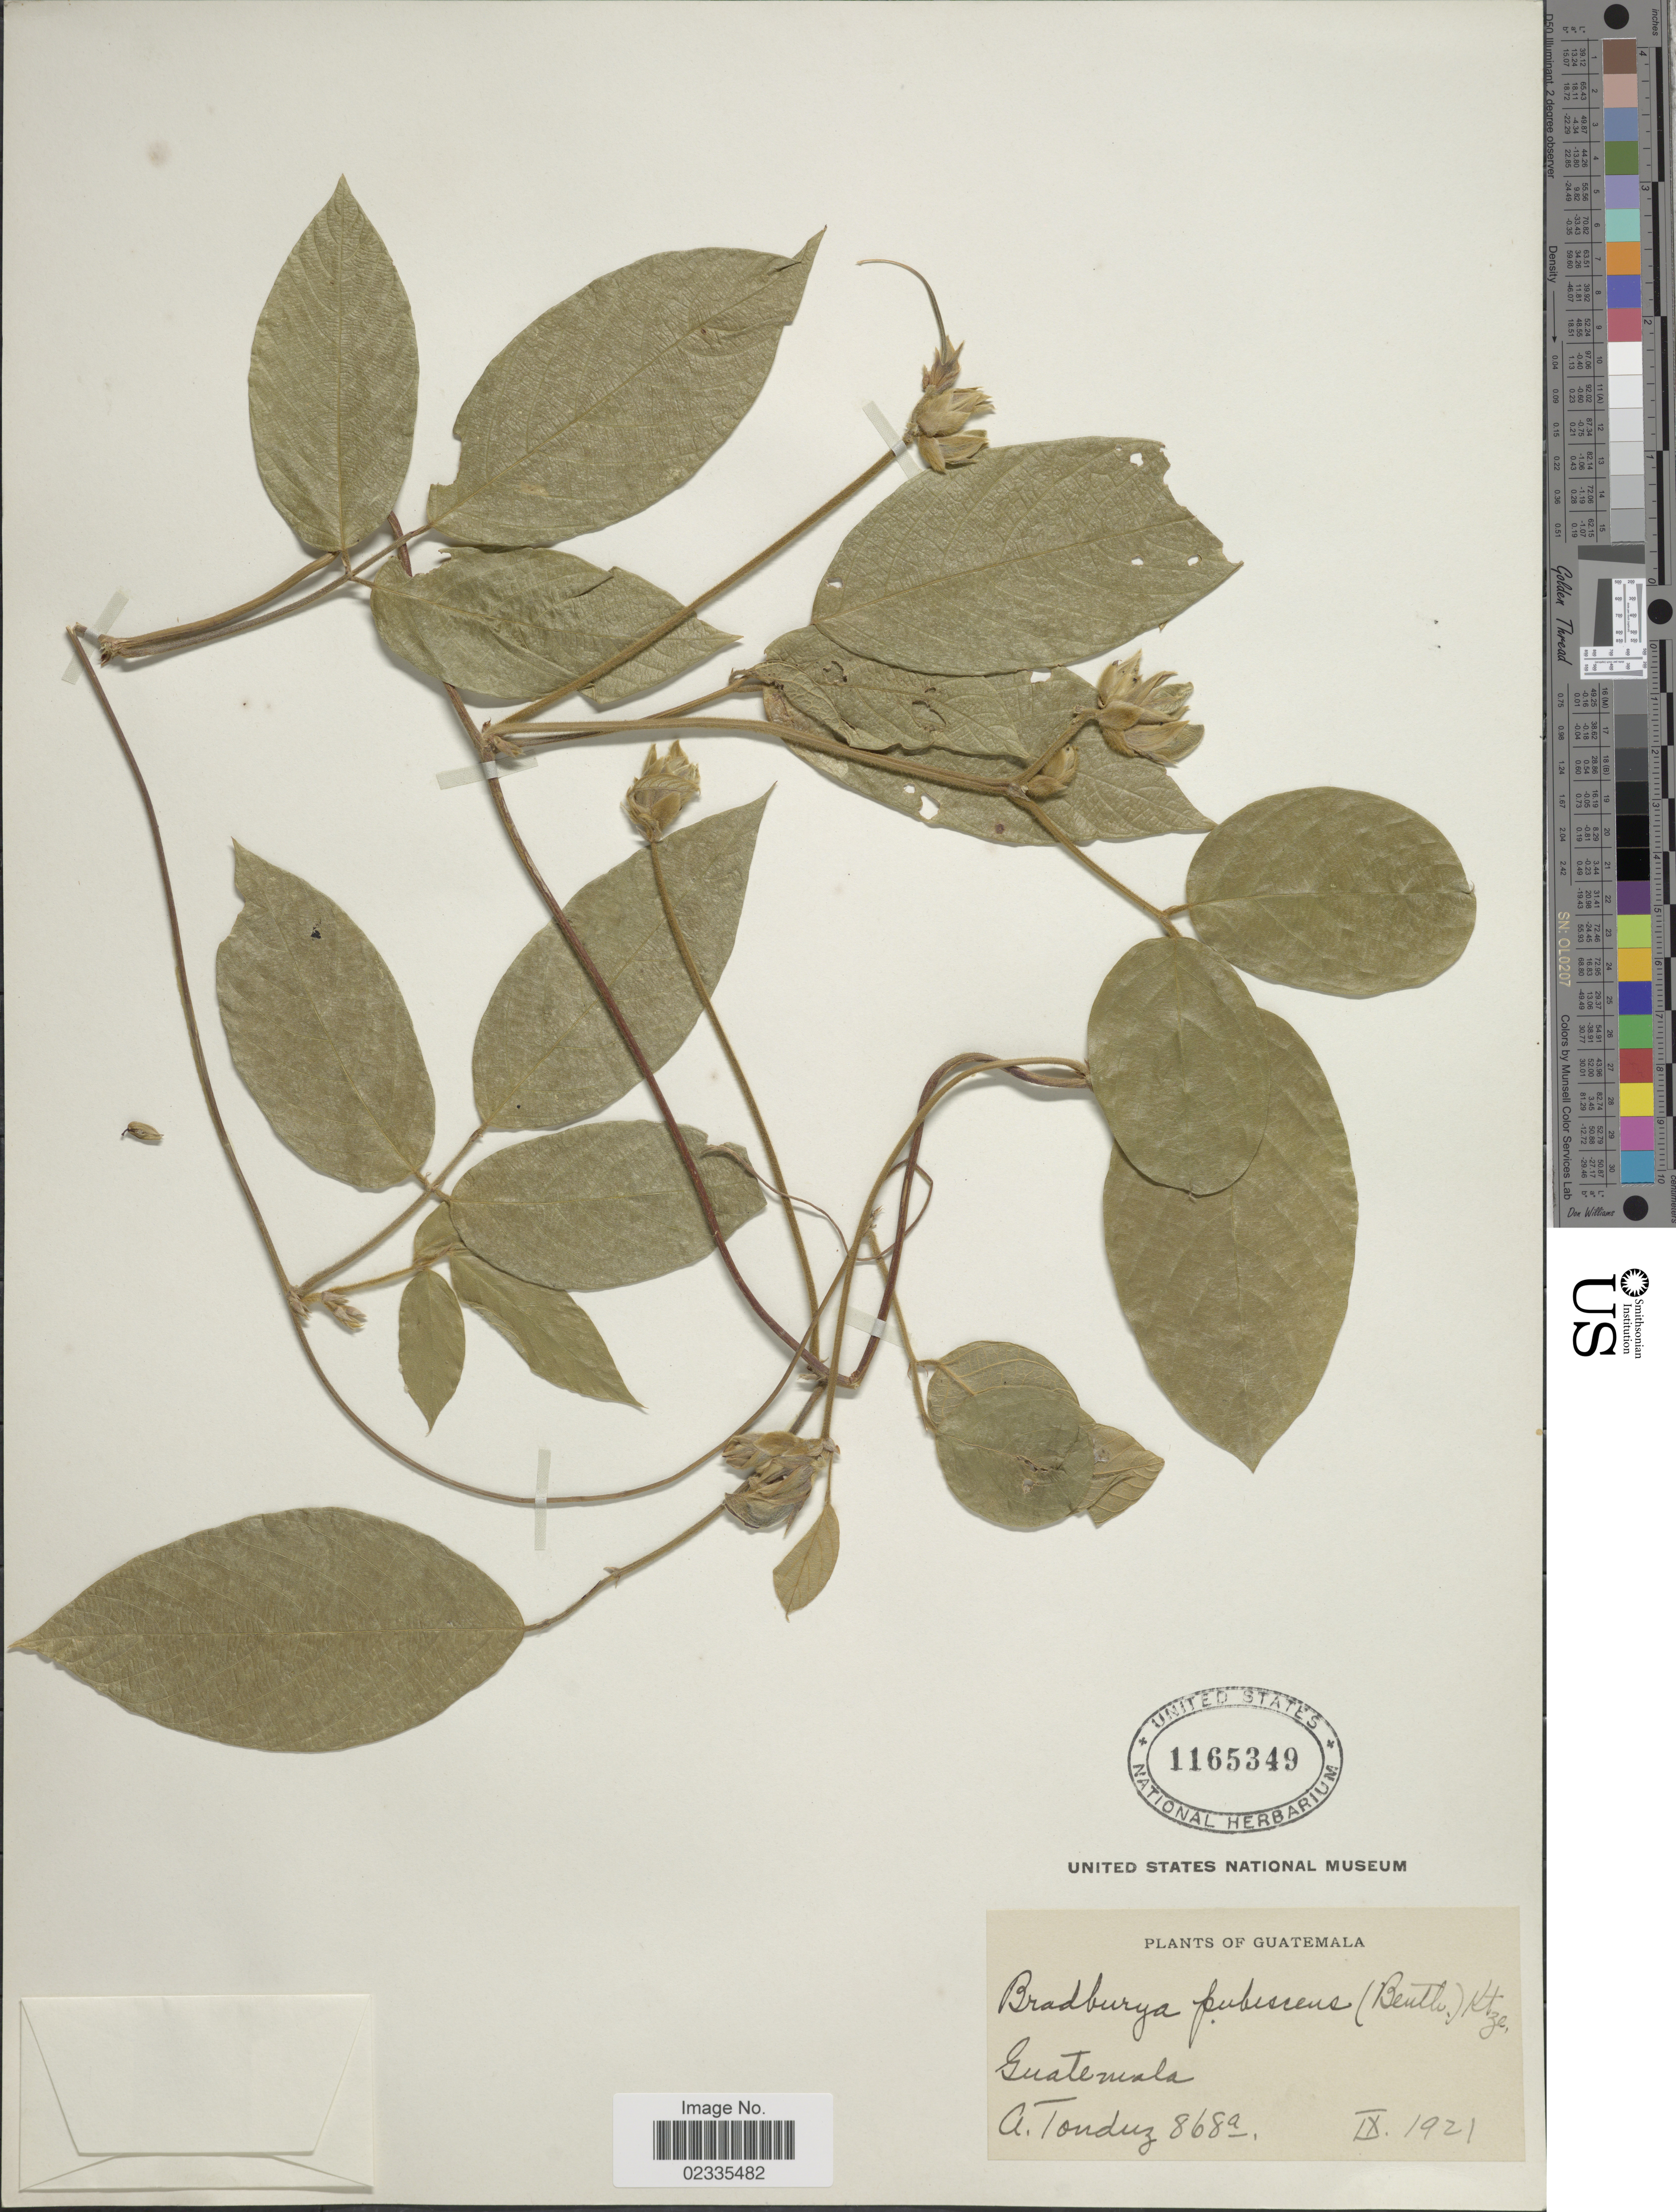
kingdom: Plantae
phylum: Tracheophyta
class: Magnoliopsida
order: Fabales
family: Fabaceae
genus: Centrosema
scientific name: Centrosema pubescens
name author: Benth.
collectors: A. Tonduz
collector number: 868a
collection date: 1921-09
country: Guatemala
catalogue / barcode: US 1165349